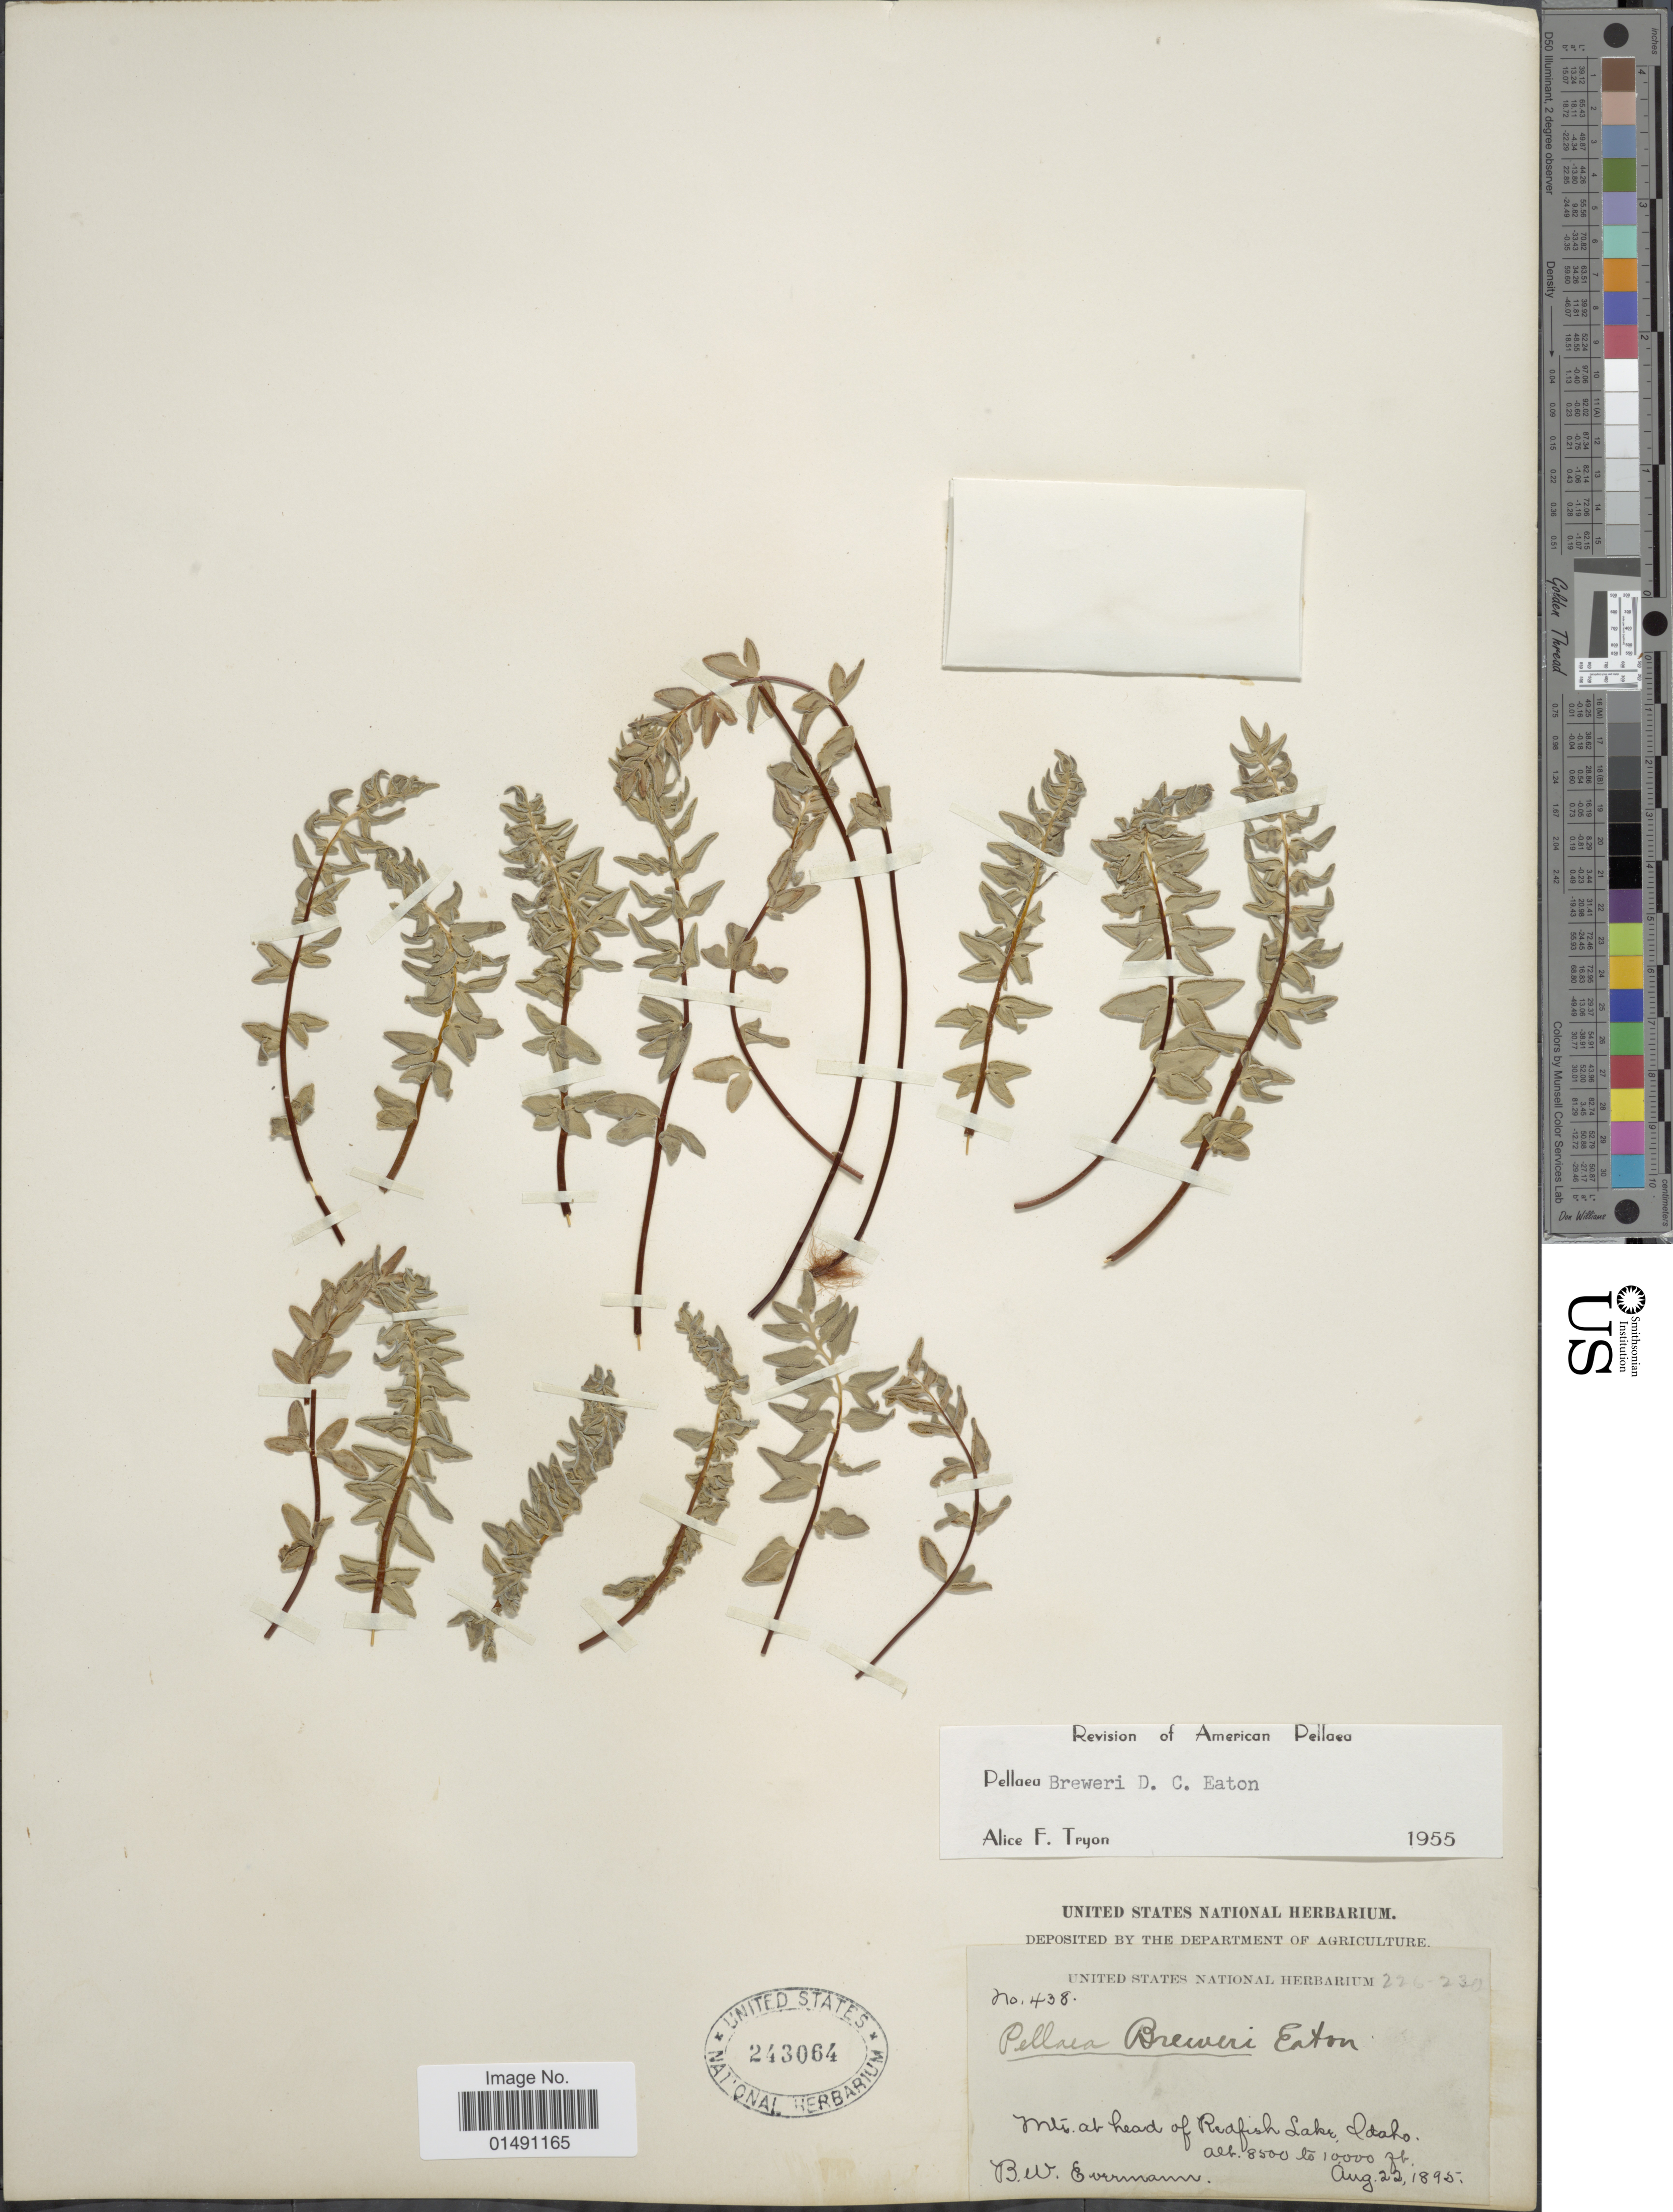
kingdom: Plantae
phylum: Tracheophyta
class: Polypodiopsida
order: Polypodiales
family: Pteridaceae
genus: Pellaea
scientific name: Pellaea breweri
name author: D.C. Eaton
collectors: B. W. Evermann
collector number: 438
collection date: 1895-08-22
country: United States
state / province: Idaho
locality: Mts at head of Redfish Lake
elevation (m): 2591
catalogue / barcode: US 243064